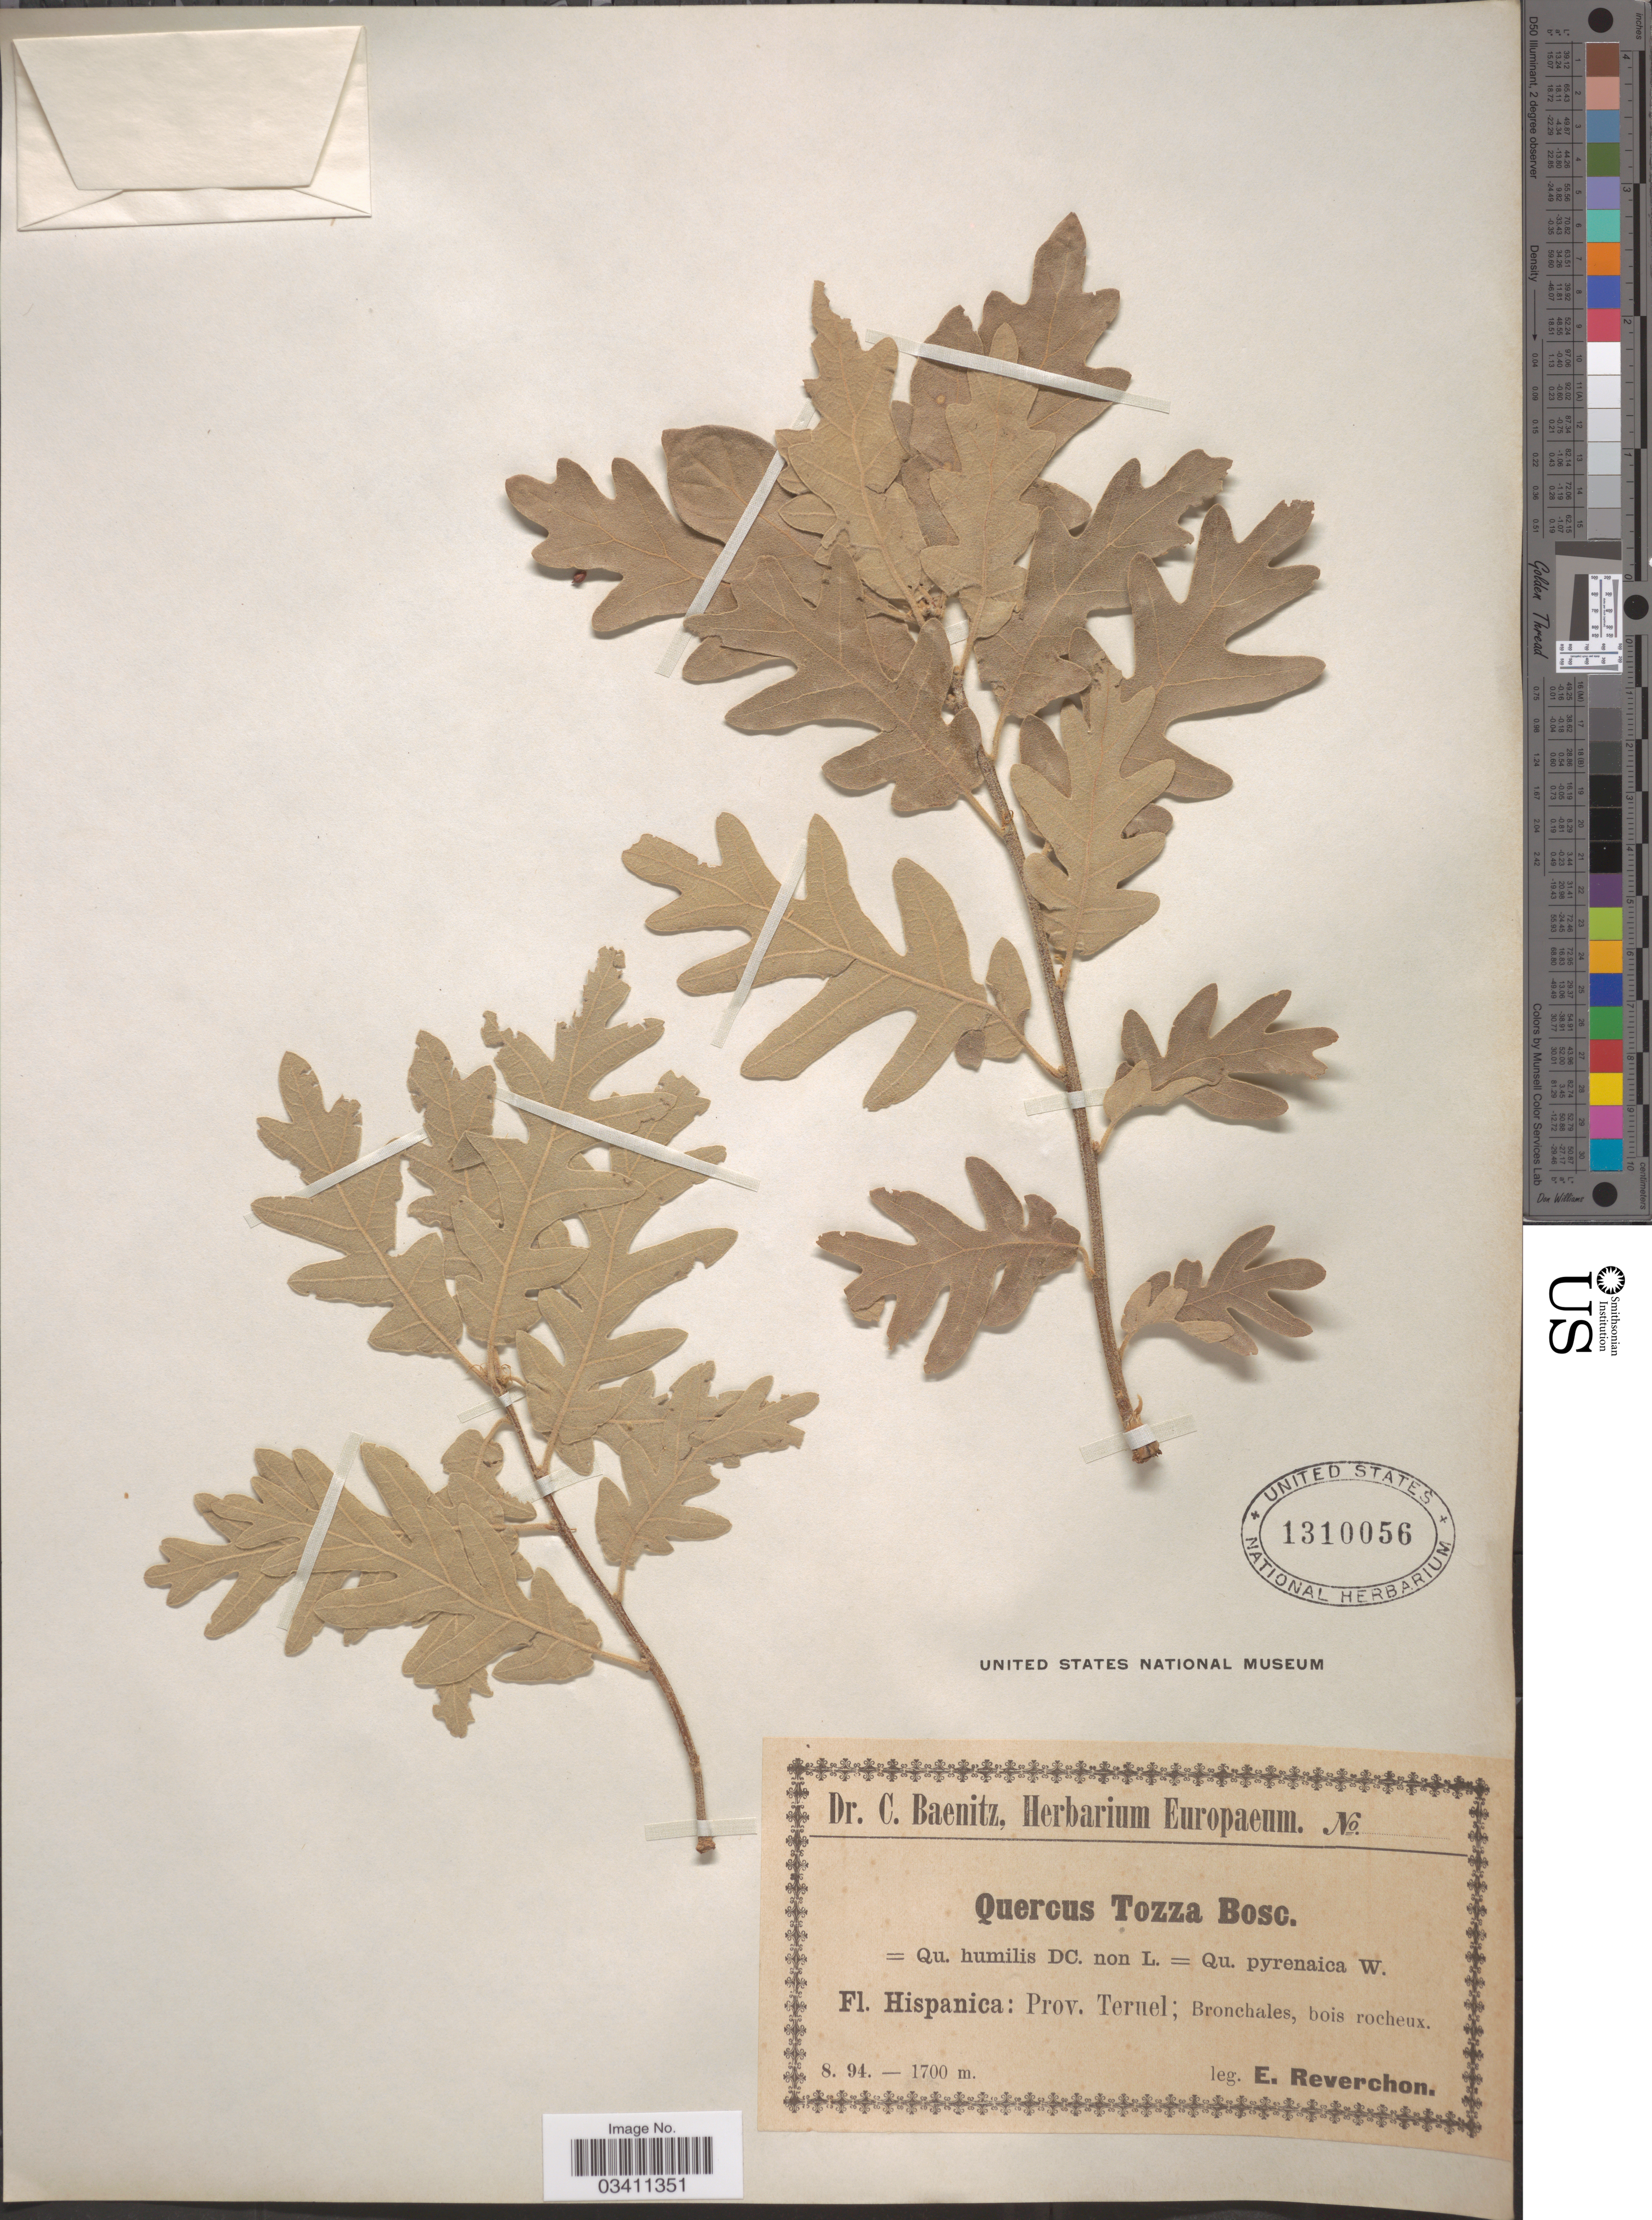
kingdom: Plantae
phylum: Tracheophyta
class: Magnoliopsida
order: Fagales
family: Fagaceae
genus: Quercus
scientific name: Quercus toza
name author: Bastard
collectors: E. Reverchon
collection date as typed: Transcribed d/m/y: /8/94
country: Spain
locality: Hispanica: Prov. Teruel; Bronchales, bois rocheux.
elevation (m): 1700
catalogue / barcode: US 1310056